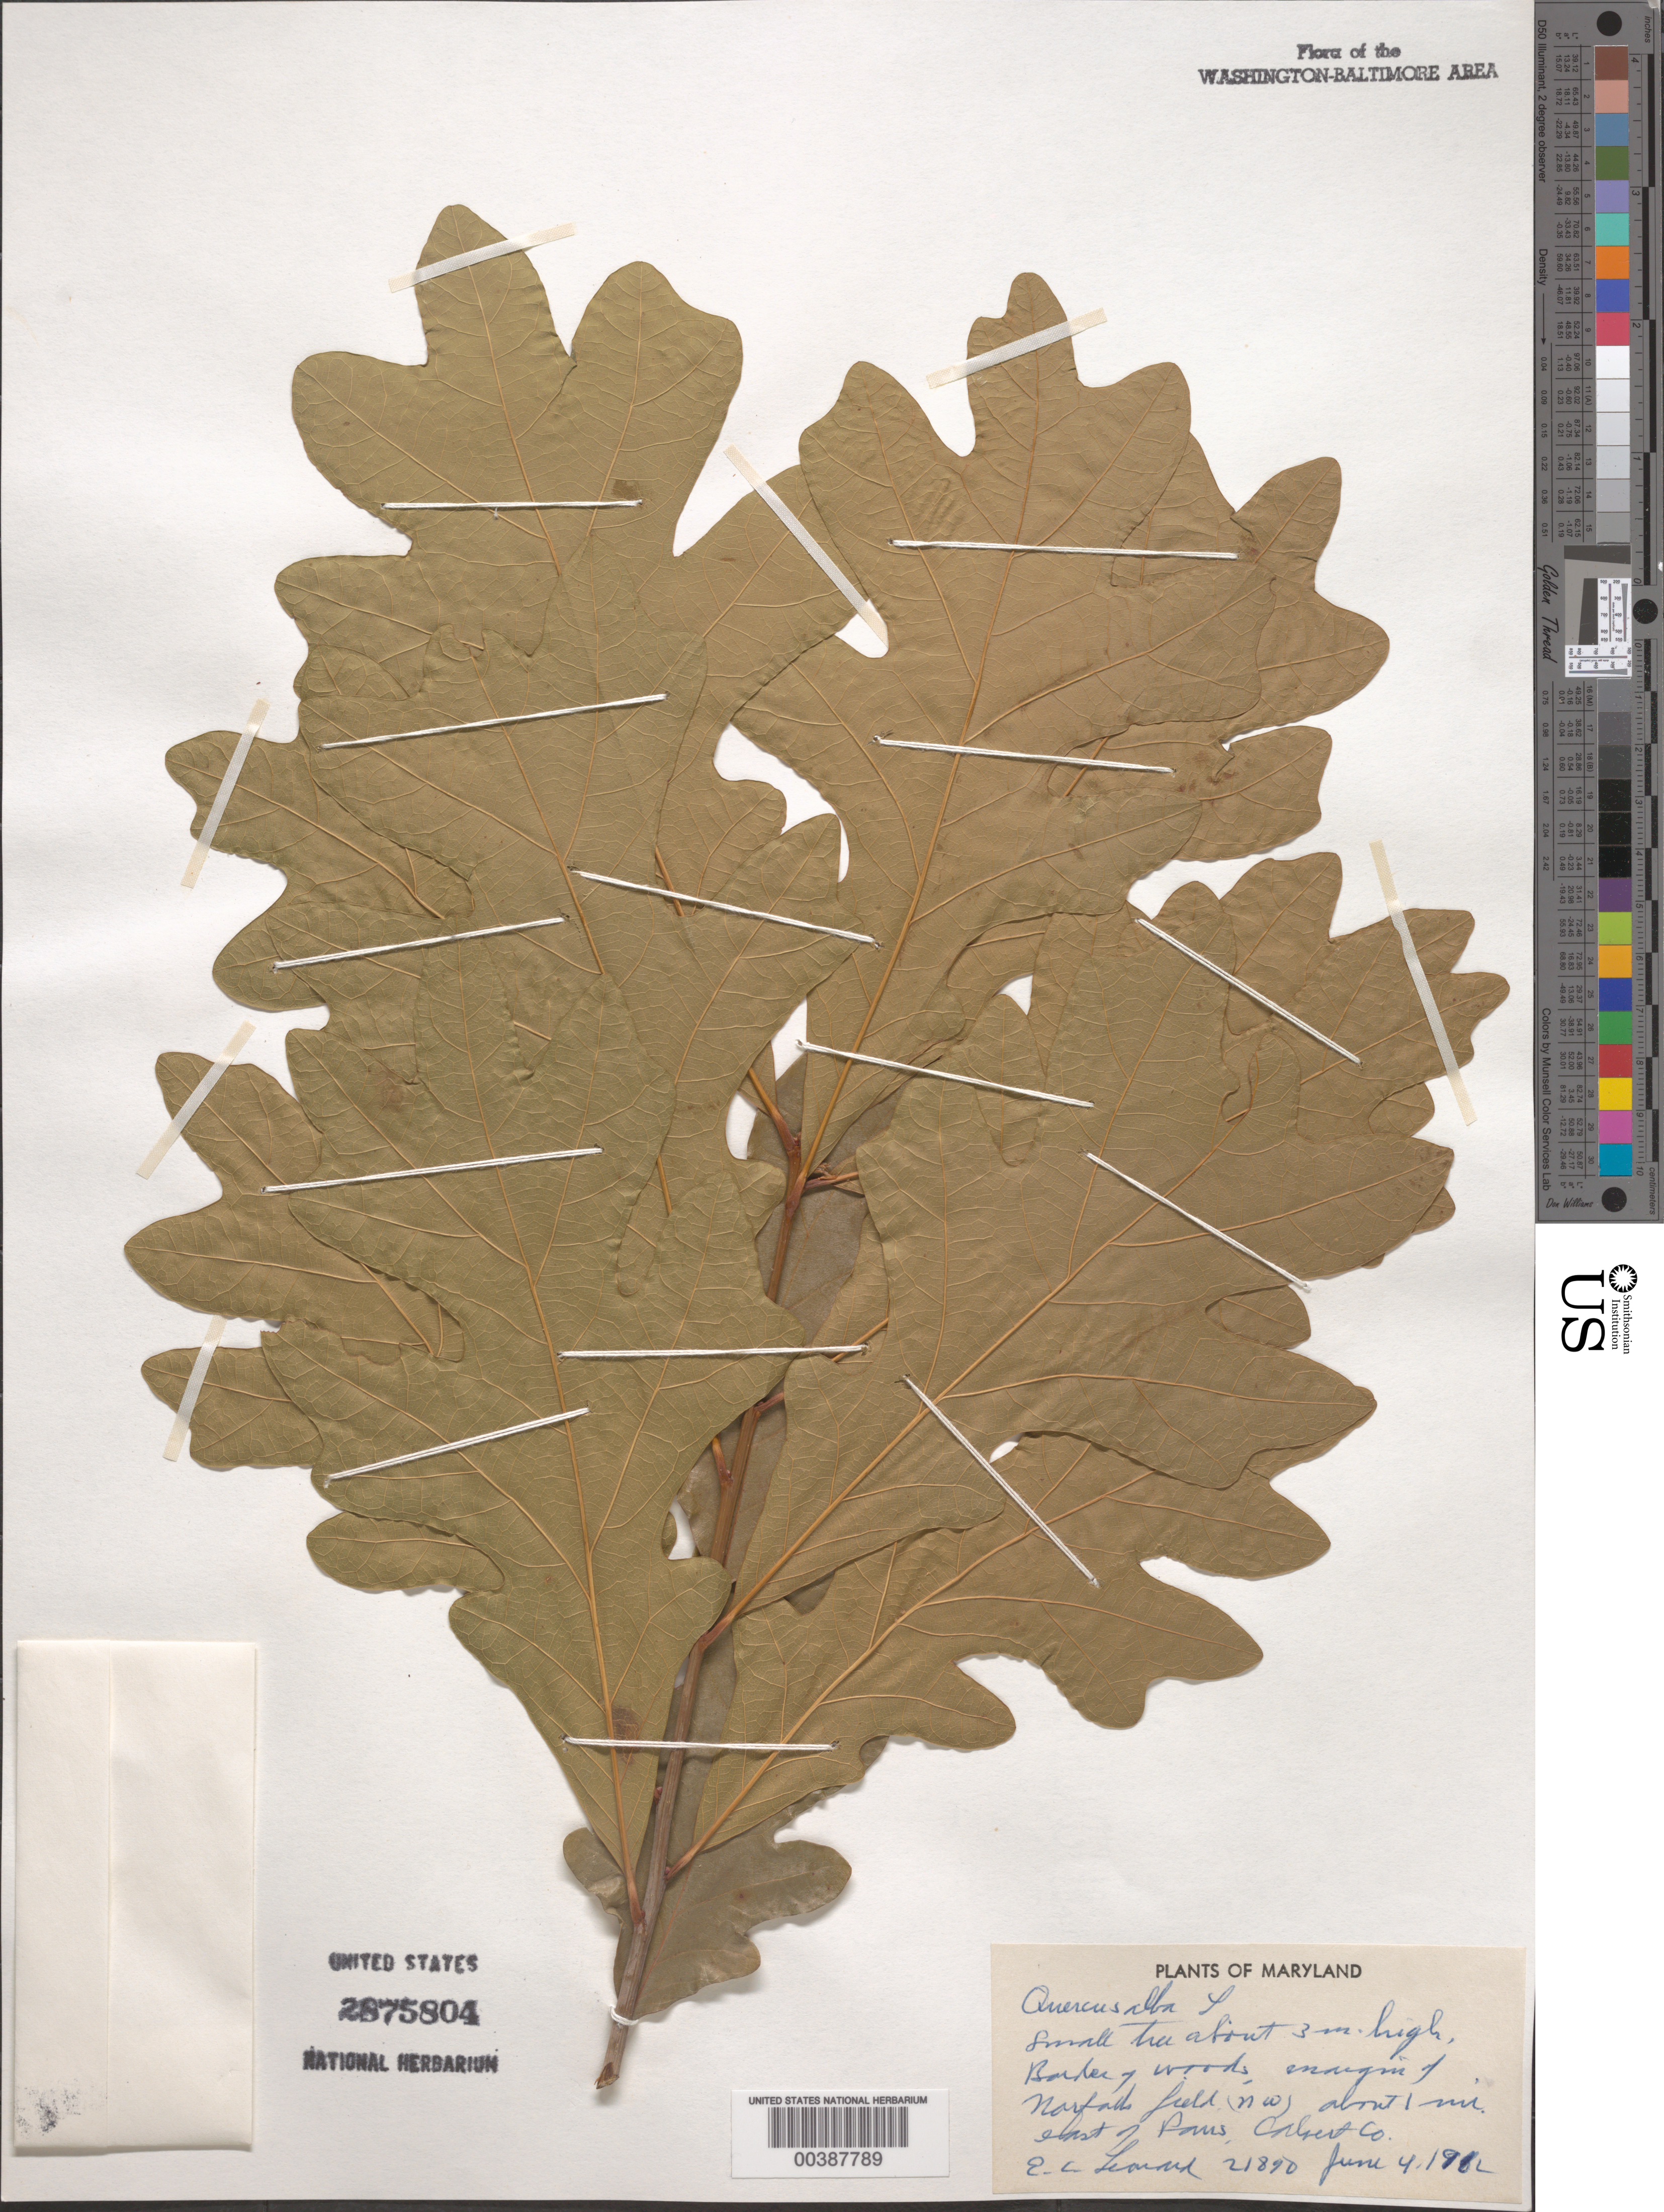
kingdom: Plantae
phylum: Tracheophyta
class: Magnoliopsida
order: Fagales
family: Fagaceae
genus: Quercus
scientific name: Quercus alba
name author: L.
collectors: E. C. Leonard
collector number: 21890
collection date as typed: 04 Jun 1962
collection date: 1962-06-04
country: United States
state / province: Maryland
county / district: Calvert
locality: East of Paris, Norfolk Field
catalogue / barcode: US 2875804